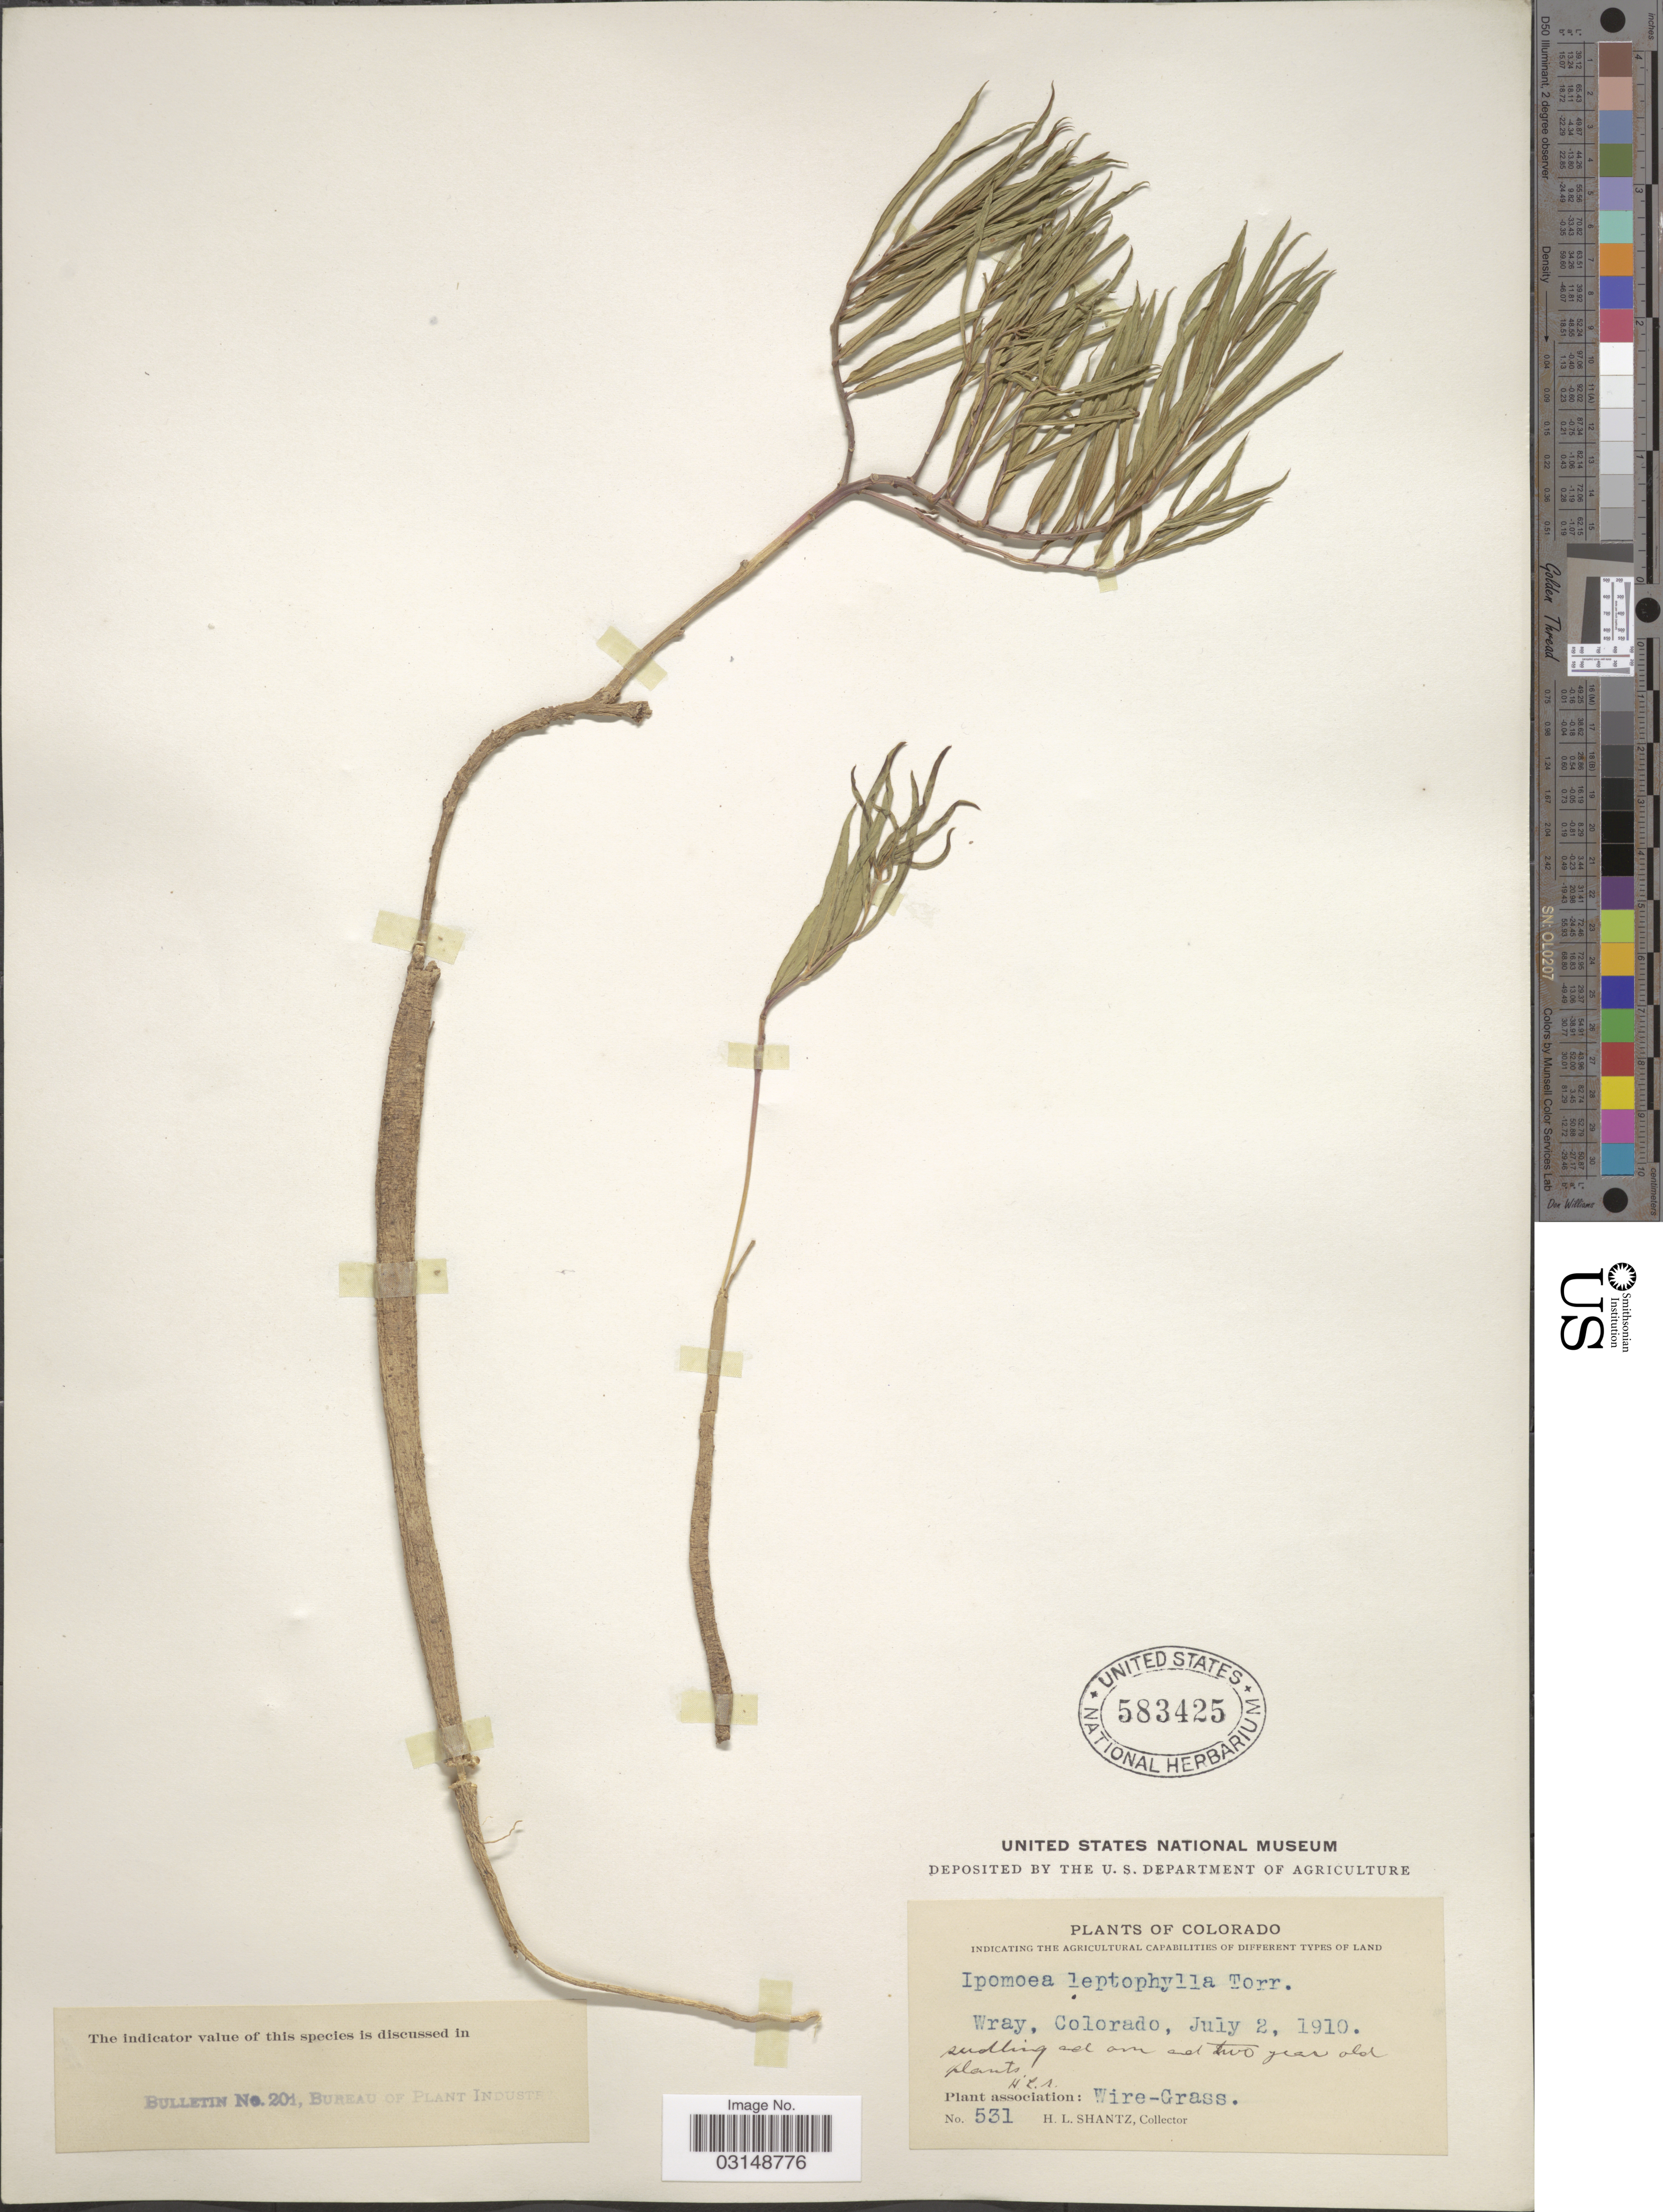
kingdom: Plantae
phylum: Tracheophyta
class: Magnoliopsida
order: Solanales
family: Convolvulaceae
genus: Ipomoea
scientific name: Ipomoea leptophylla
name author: Torr.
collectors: H. Shantz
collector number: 531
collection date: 1910-07-02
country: United States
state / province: Colorado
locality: Wray.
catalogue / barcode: US 583425